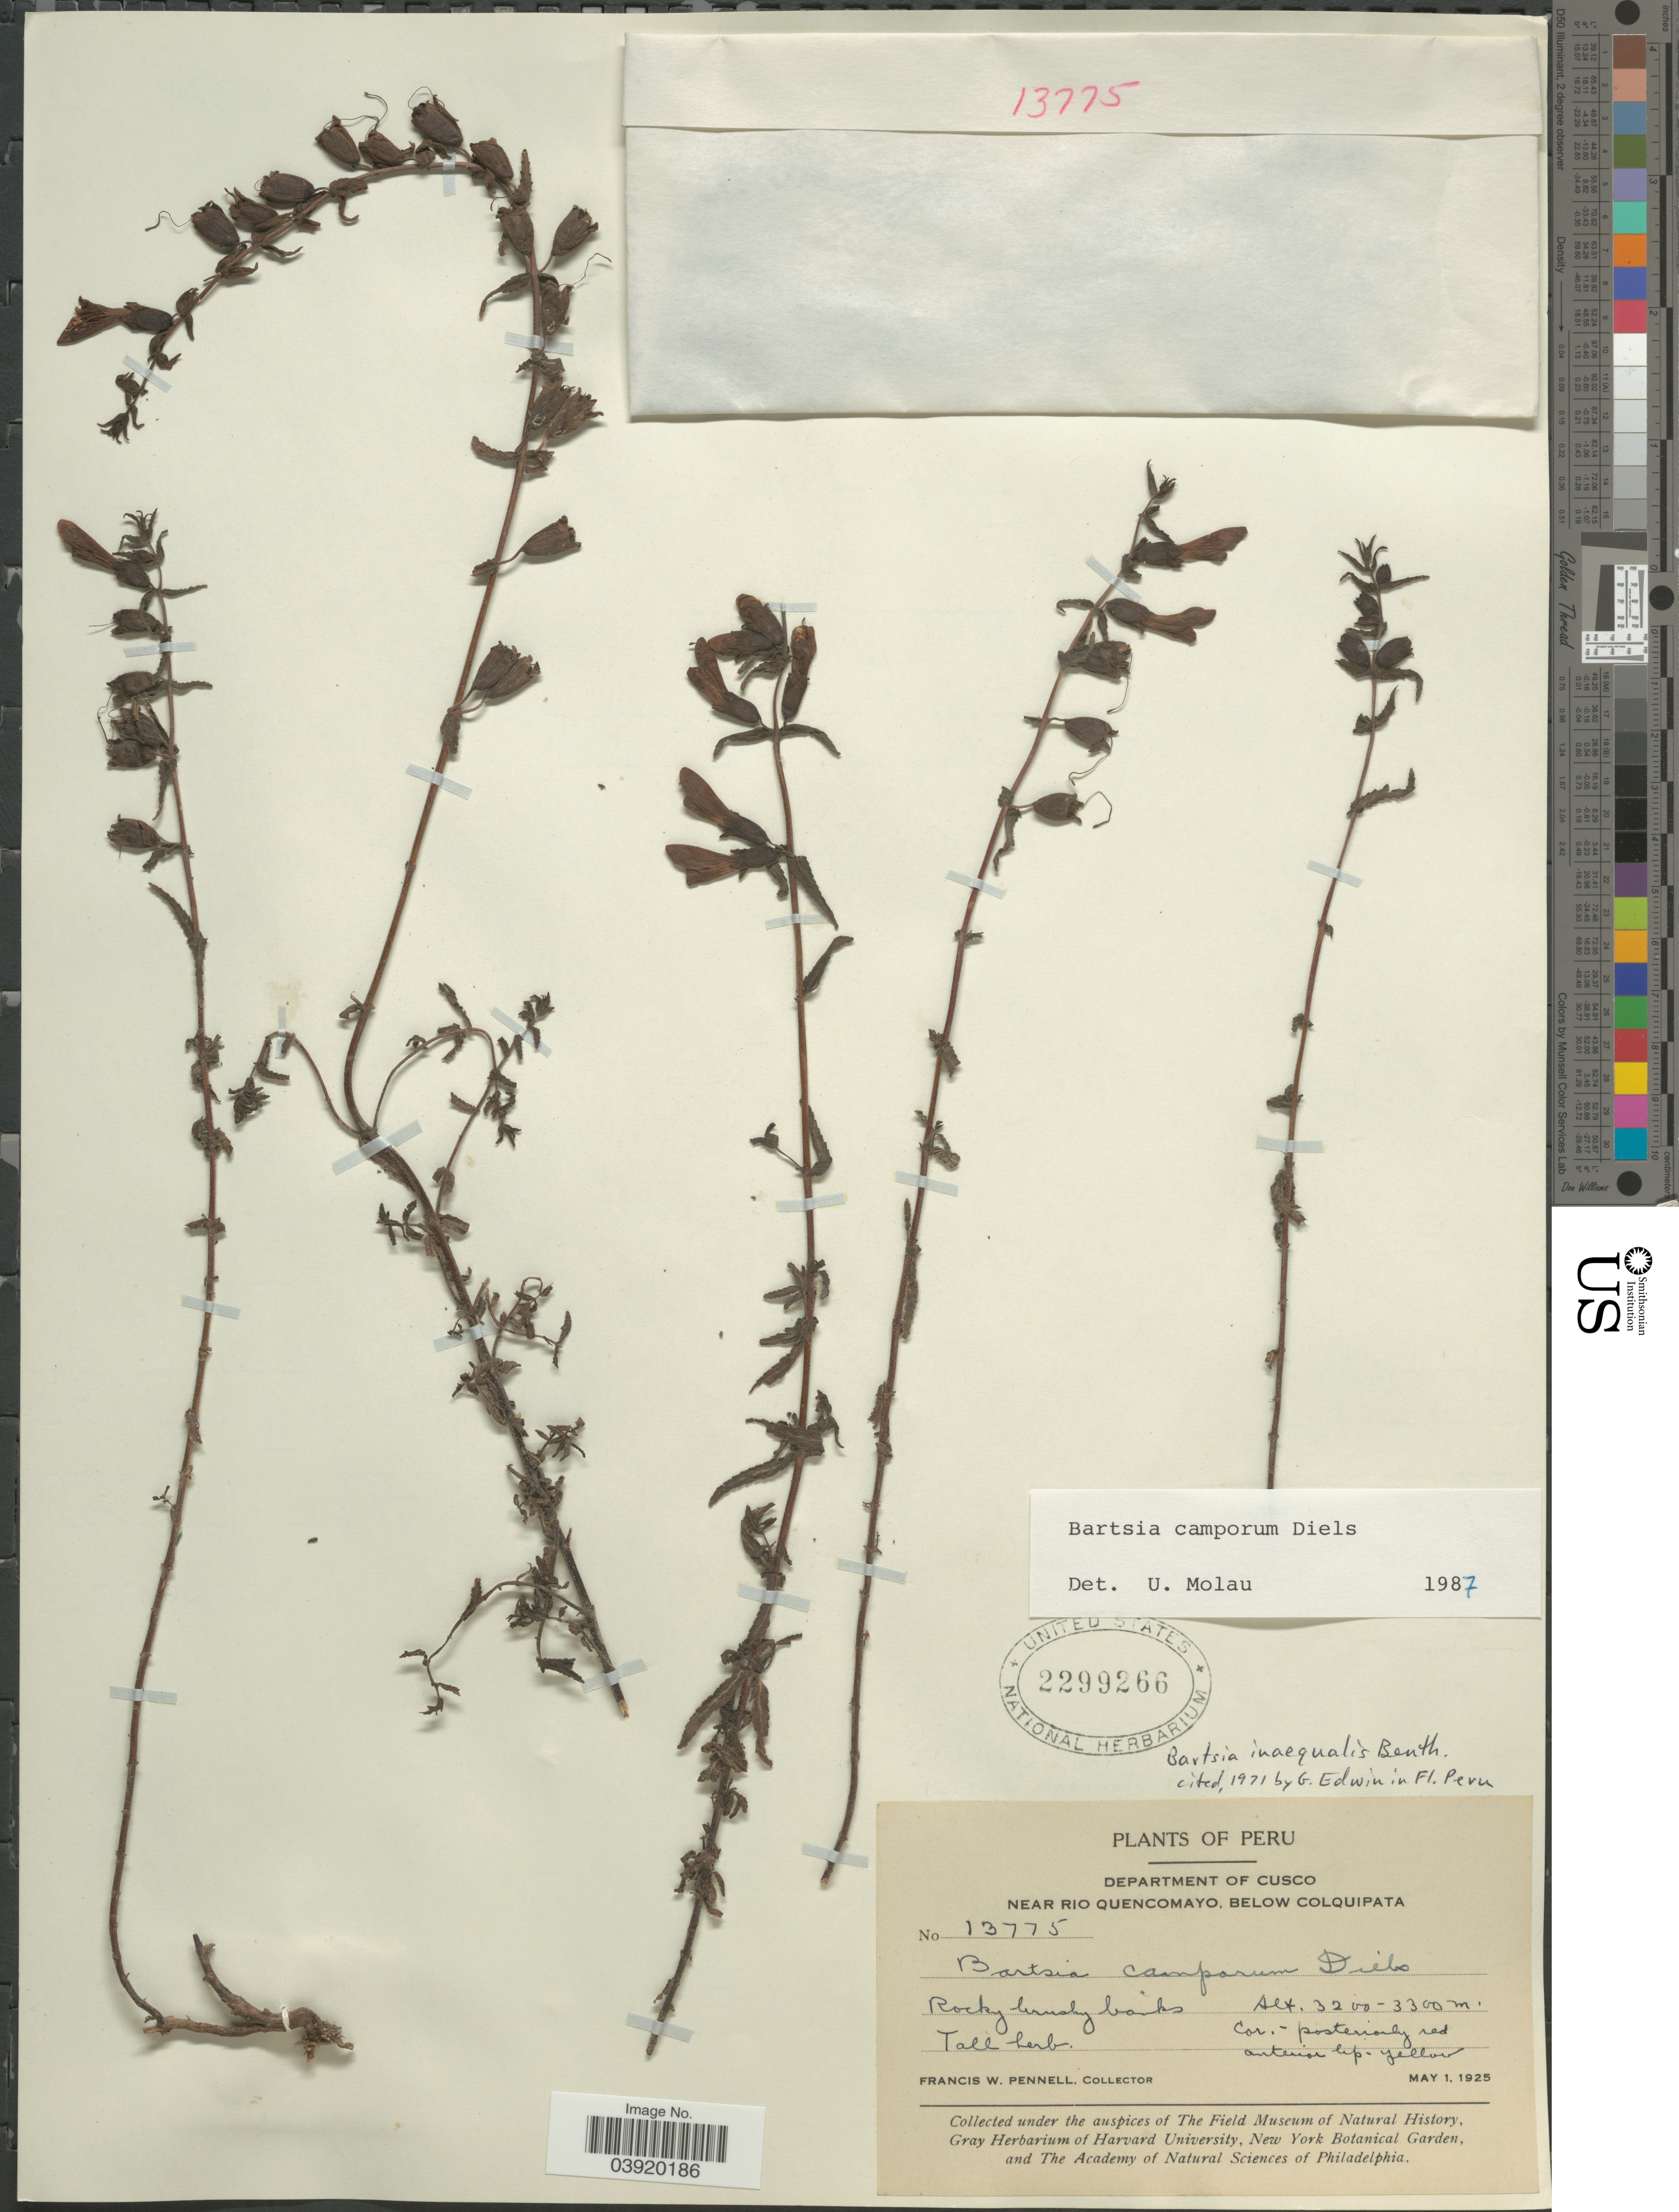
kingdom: Plantae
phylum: Tracheophyta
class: Magnoliopsida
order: Lamiales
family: Orobanchaceae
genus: Bartsia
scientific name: Bartsia camporum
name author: Diels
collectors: F. W. Pennell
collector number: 13775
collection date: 1925-05-01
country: Peru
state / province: Cusco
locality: Department of Cusco. Near Rio Quencomayo, below Colquipata.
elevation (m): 3200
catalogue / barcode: US 2299266